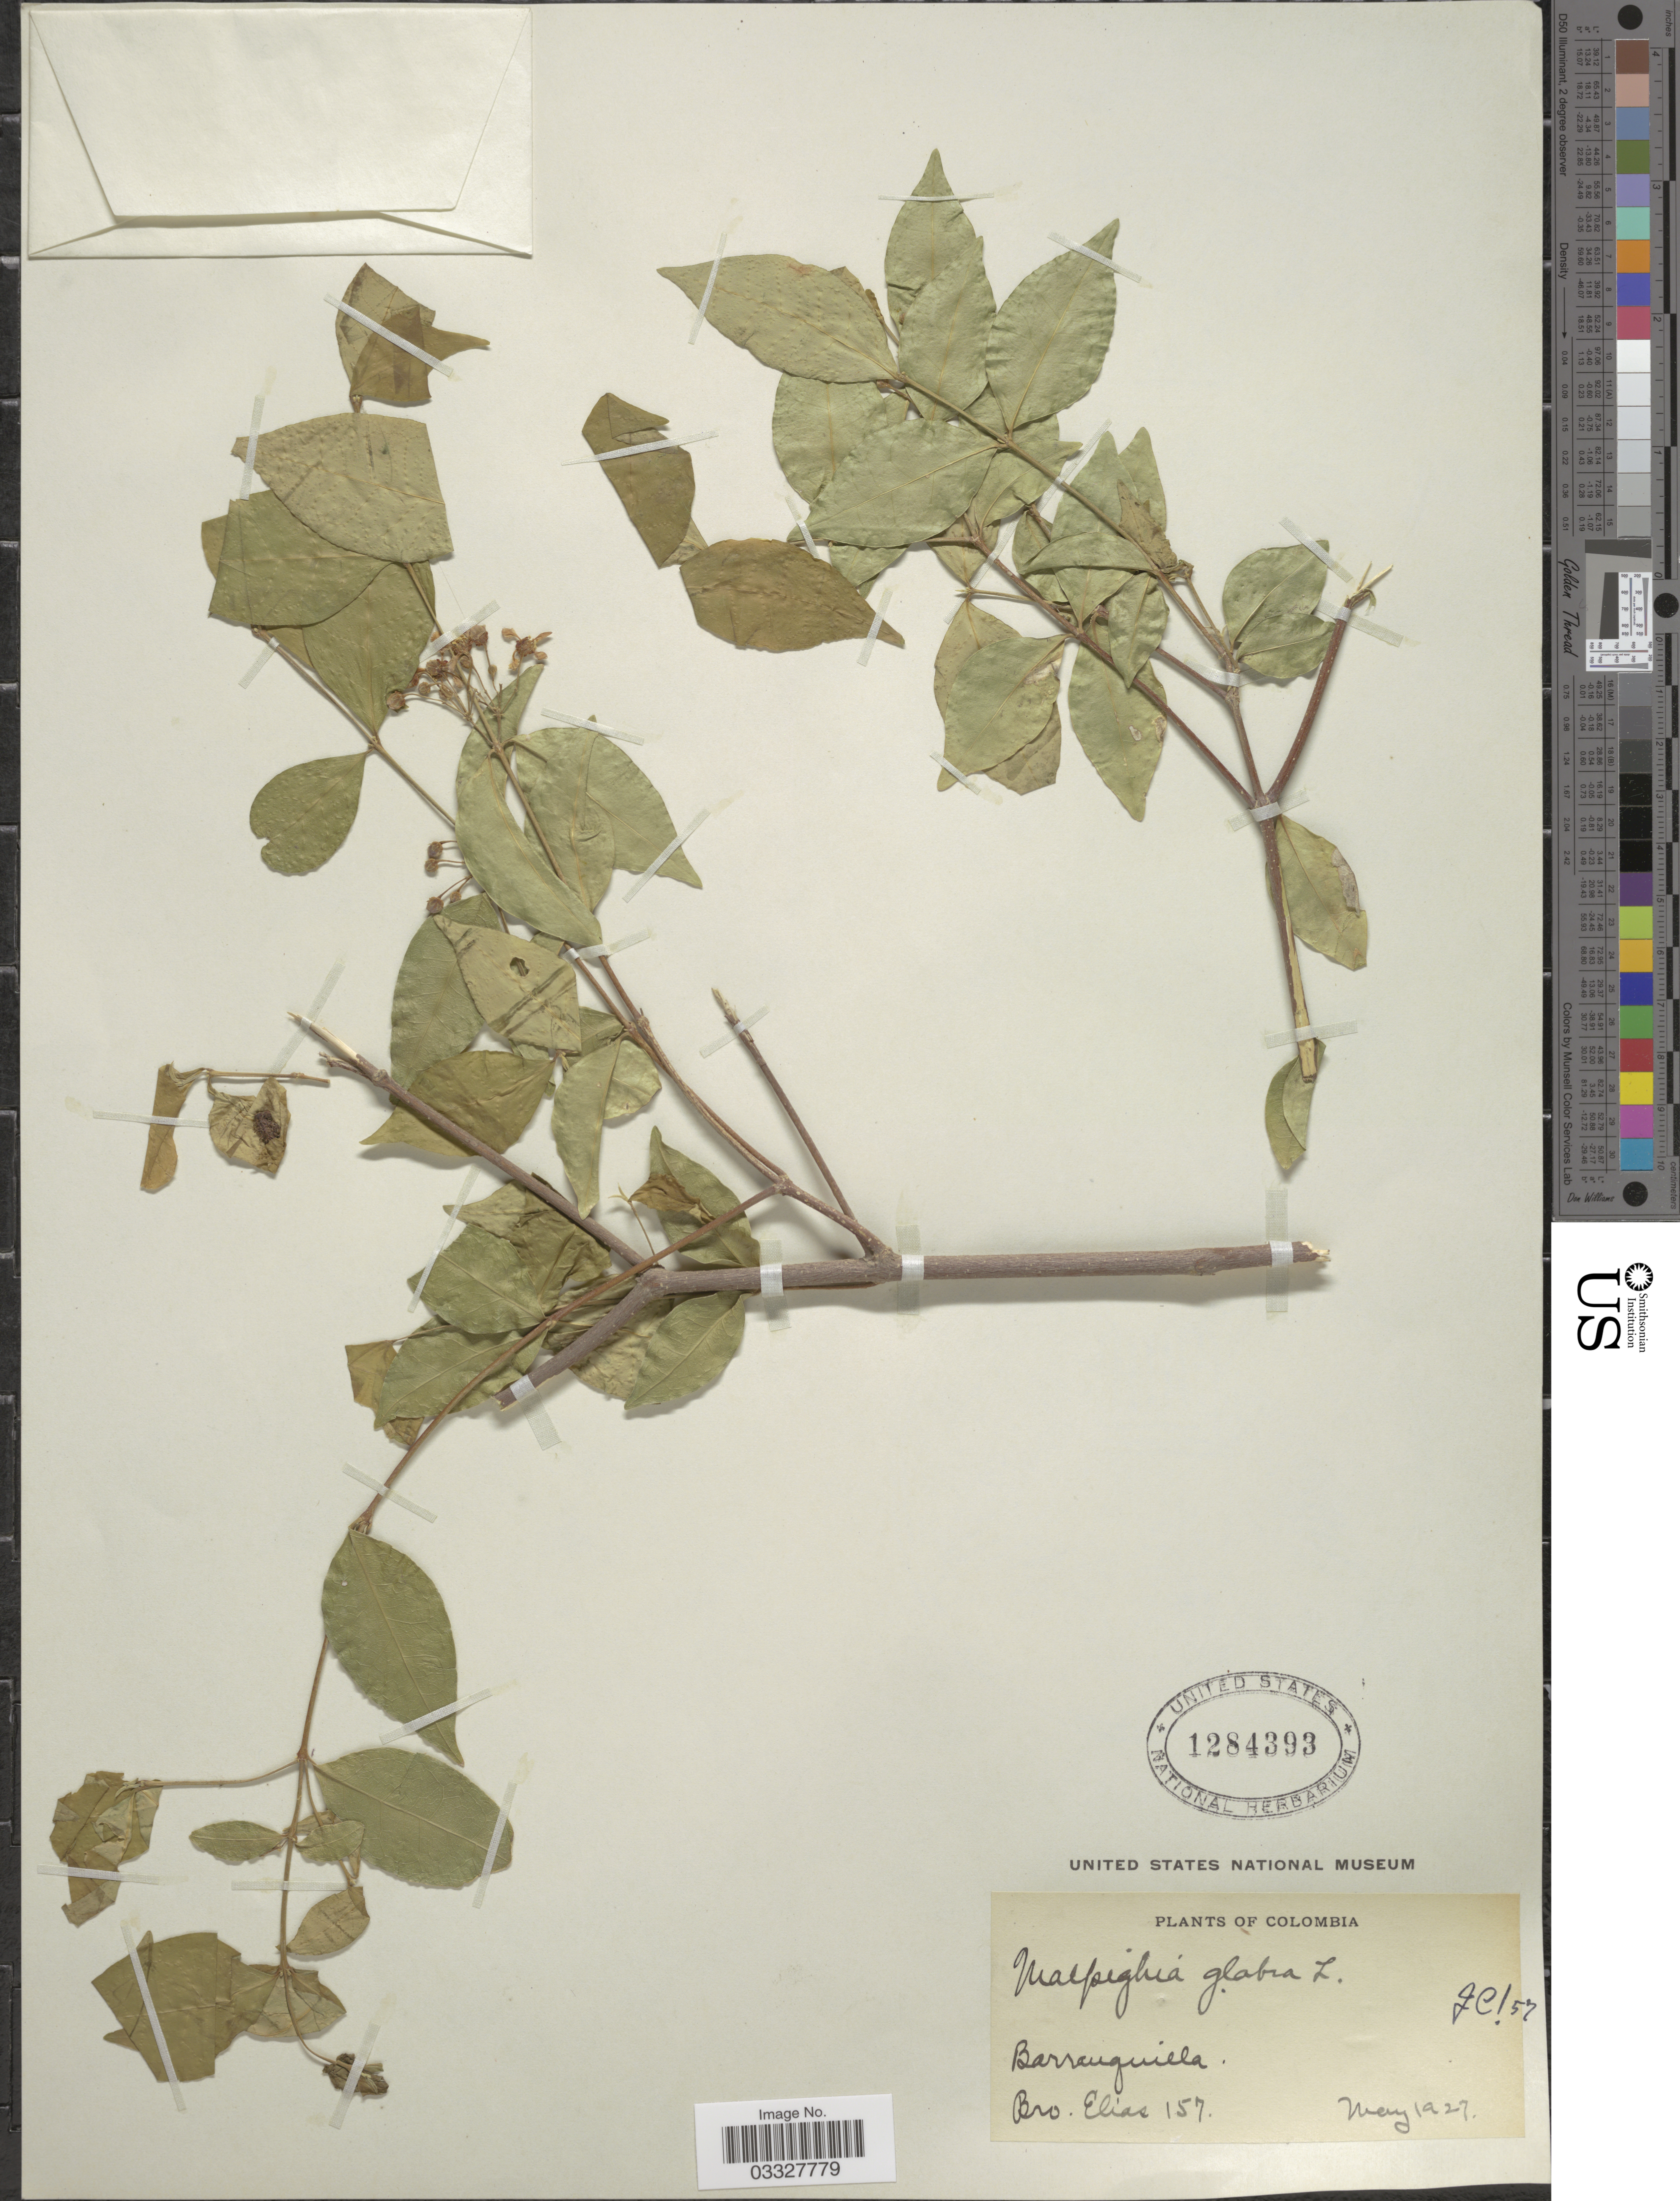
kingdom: Plantae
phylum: Tracheophyta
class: Magnoliopsida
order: Malpighiales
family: Malpighiaceae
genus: Malpighia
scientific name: Malpighia glabra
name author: L.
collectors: Bro. Elias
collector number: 157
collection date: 1927-05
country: Colombia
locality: Barranquilla.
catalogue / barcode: US 1284393